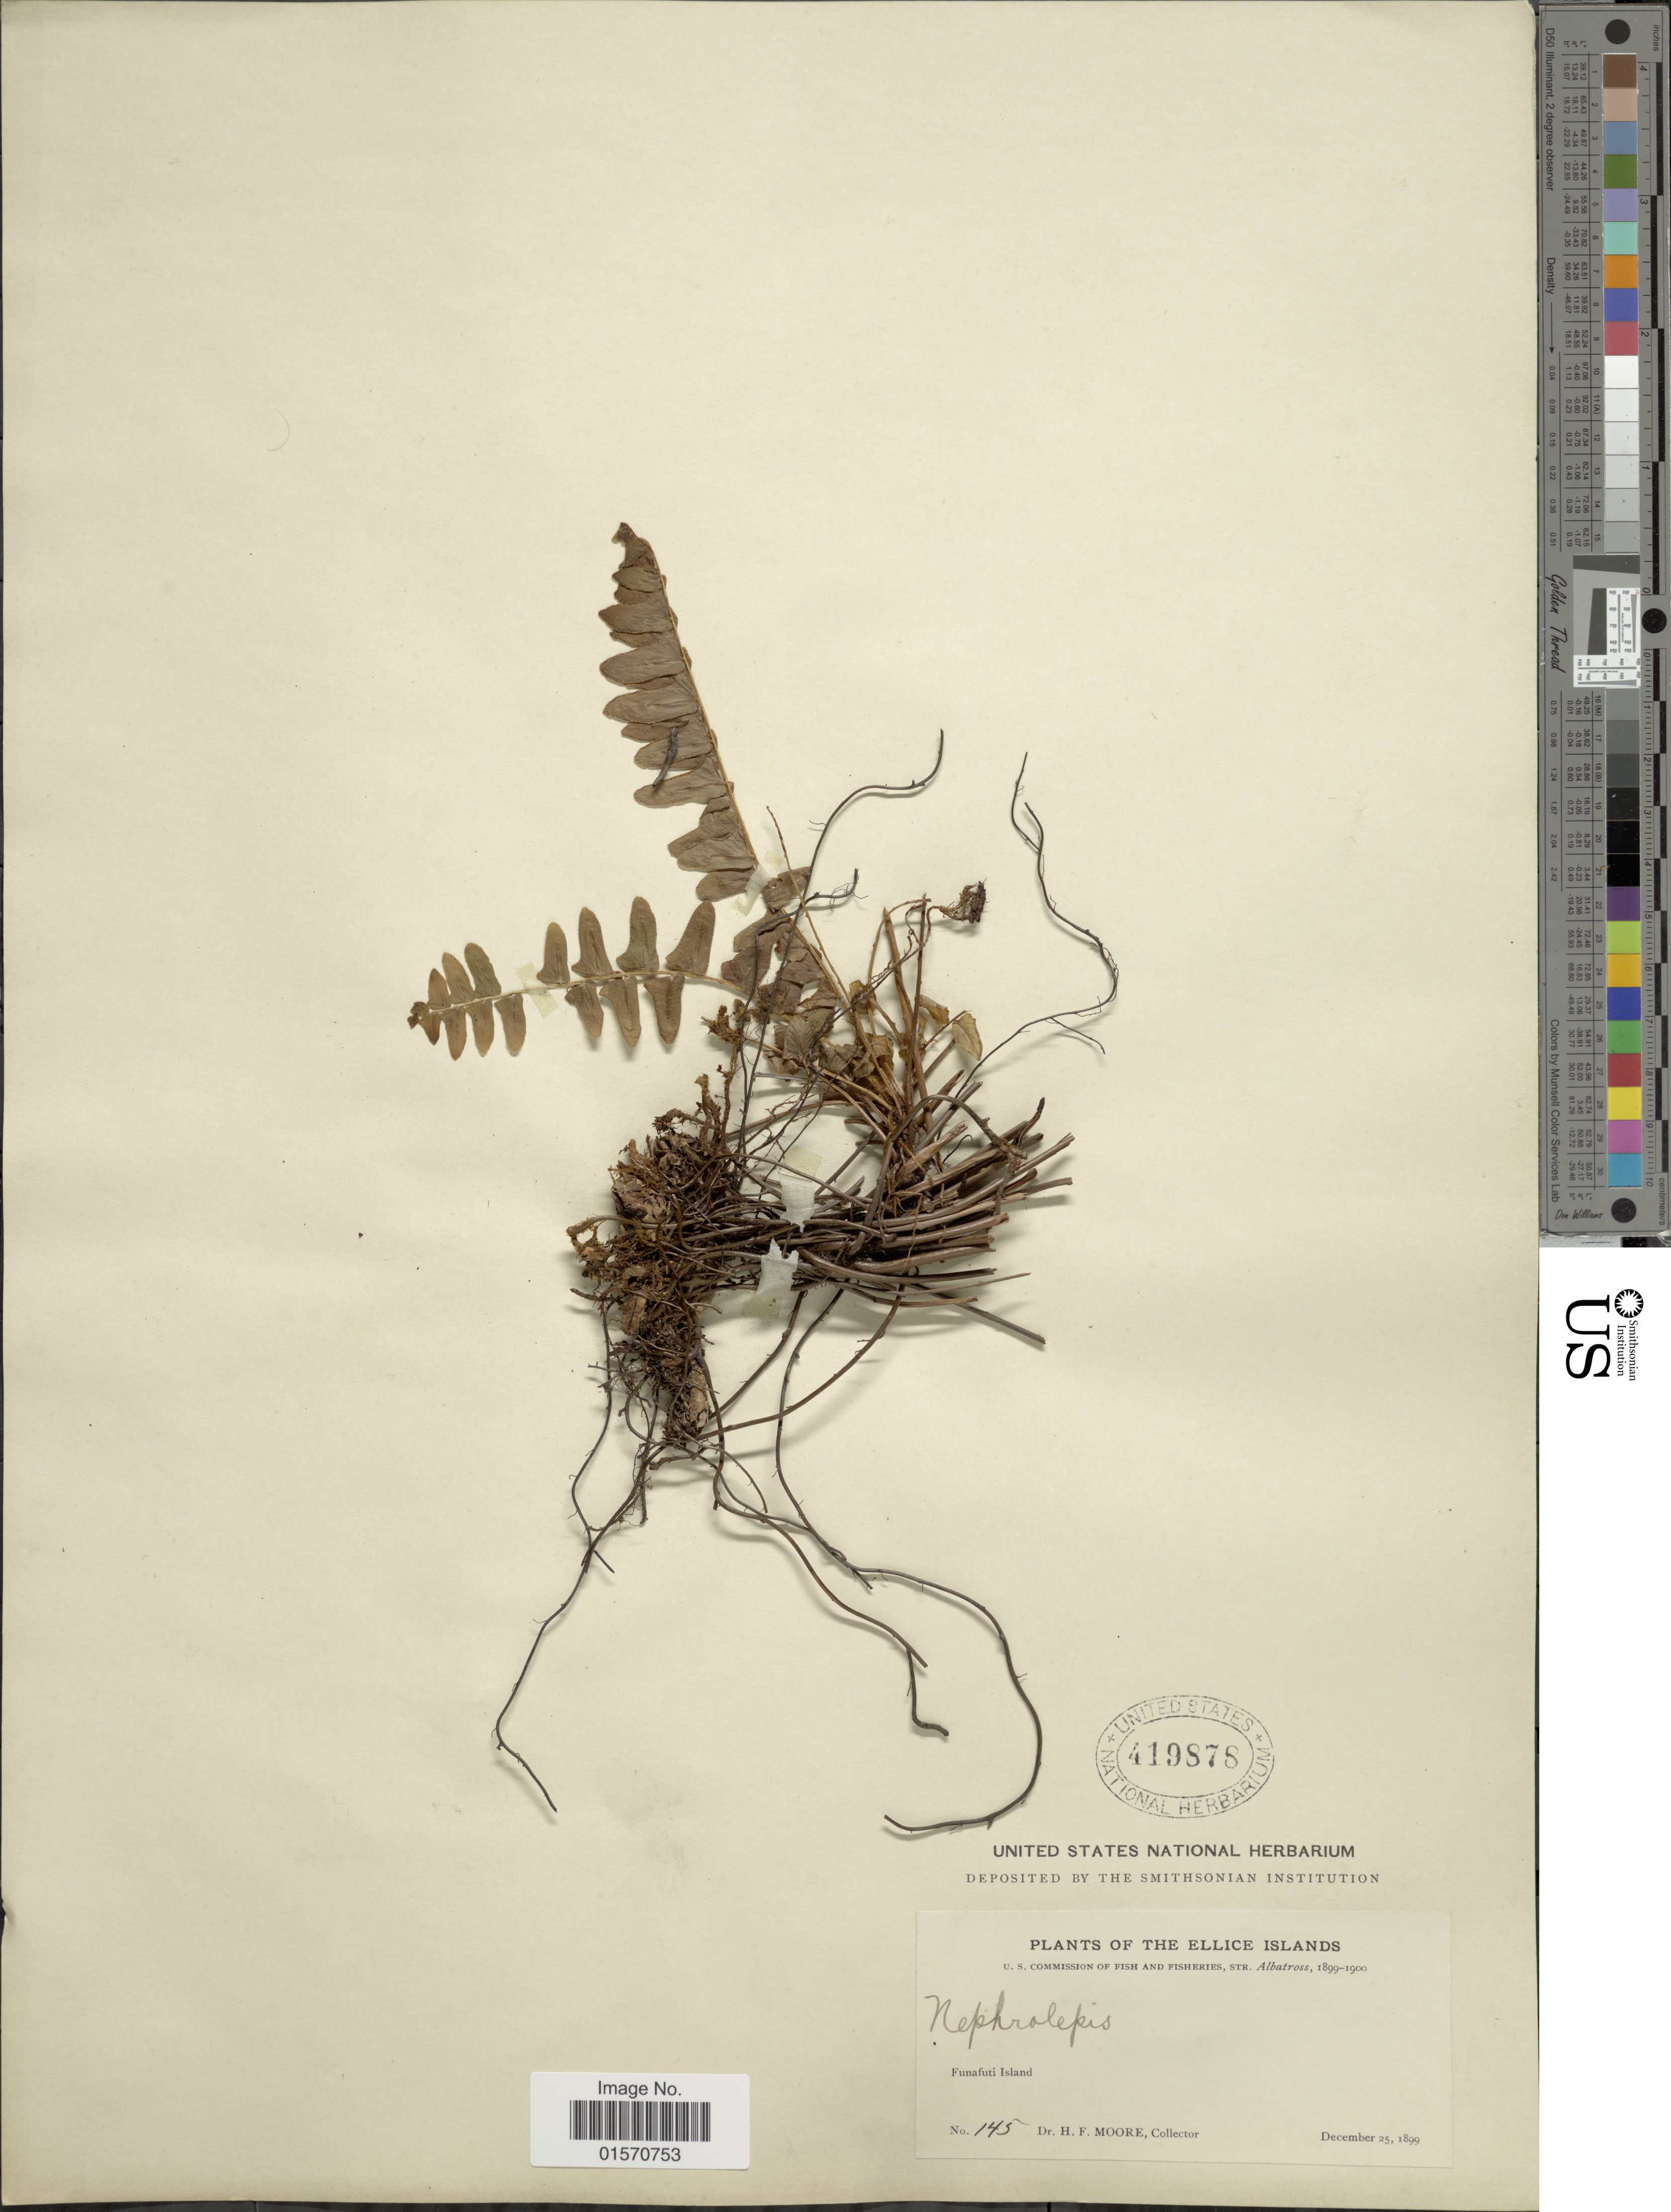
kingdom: Plantae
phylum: Tracheophyta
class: Polypodiopsida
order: Polypodiales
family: Nephrolepidaceae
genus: Nephrolepis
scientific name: Nephrolepis sp.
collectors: H. F. Moore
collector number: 145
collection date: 1899-12-25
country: Tuvalu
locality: Ellice Islands, Funafuti Island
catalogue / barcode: US 419878